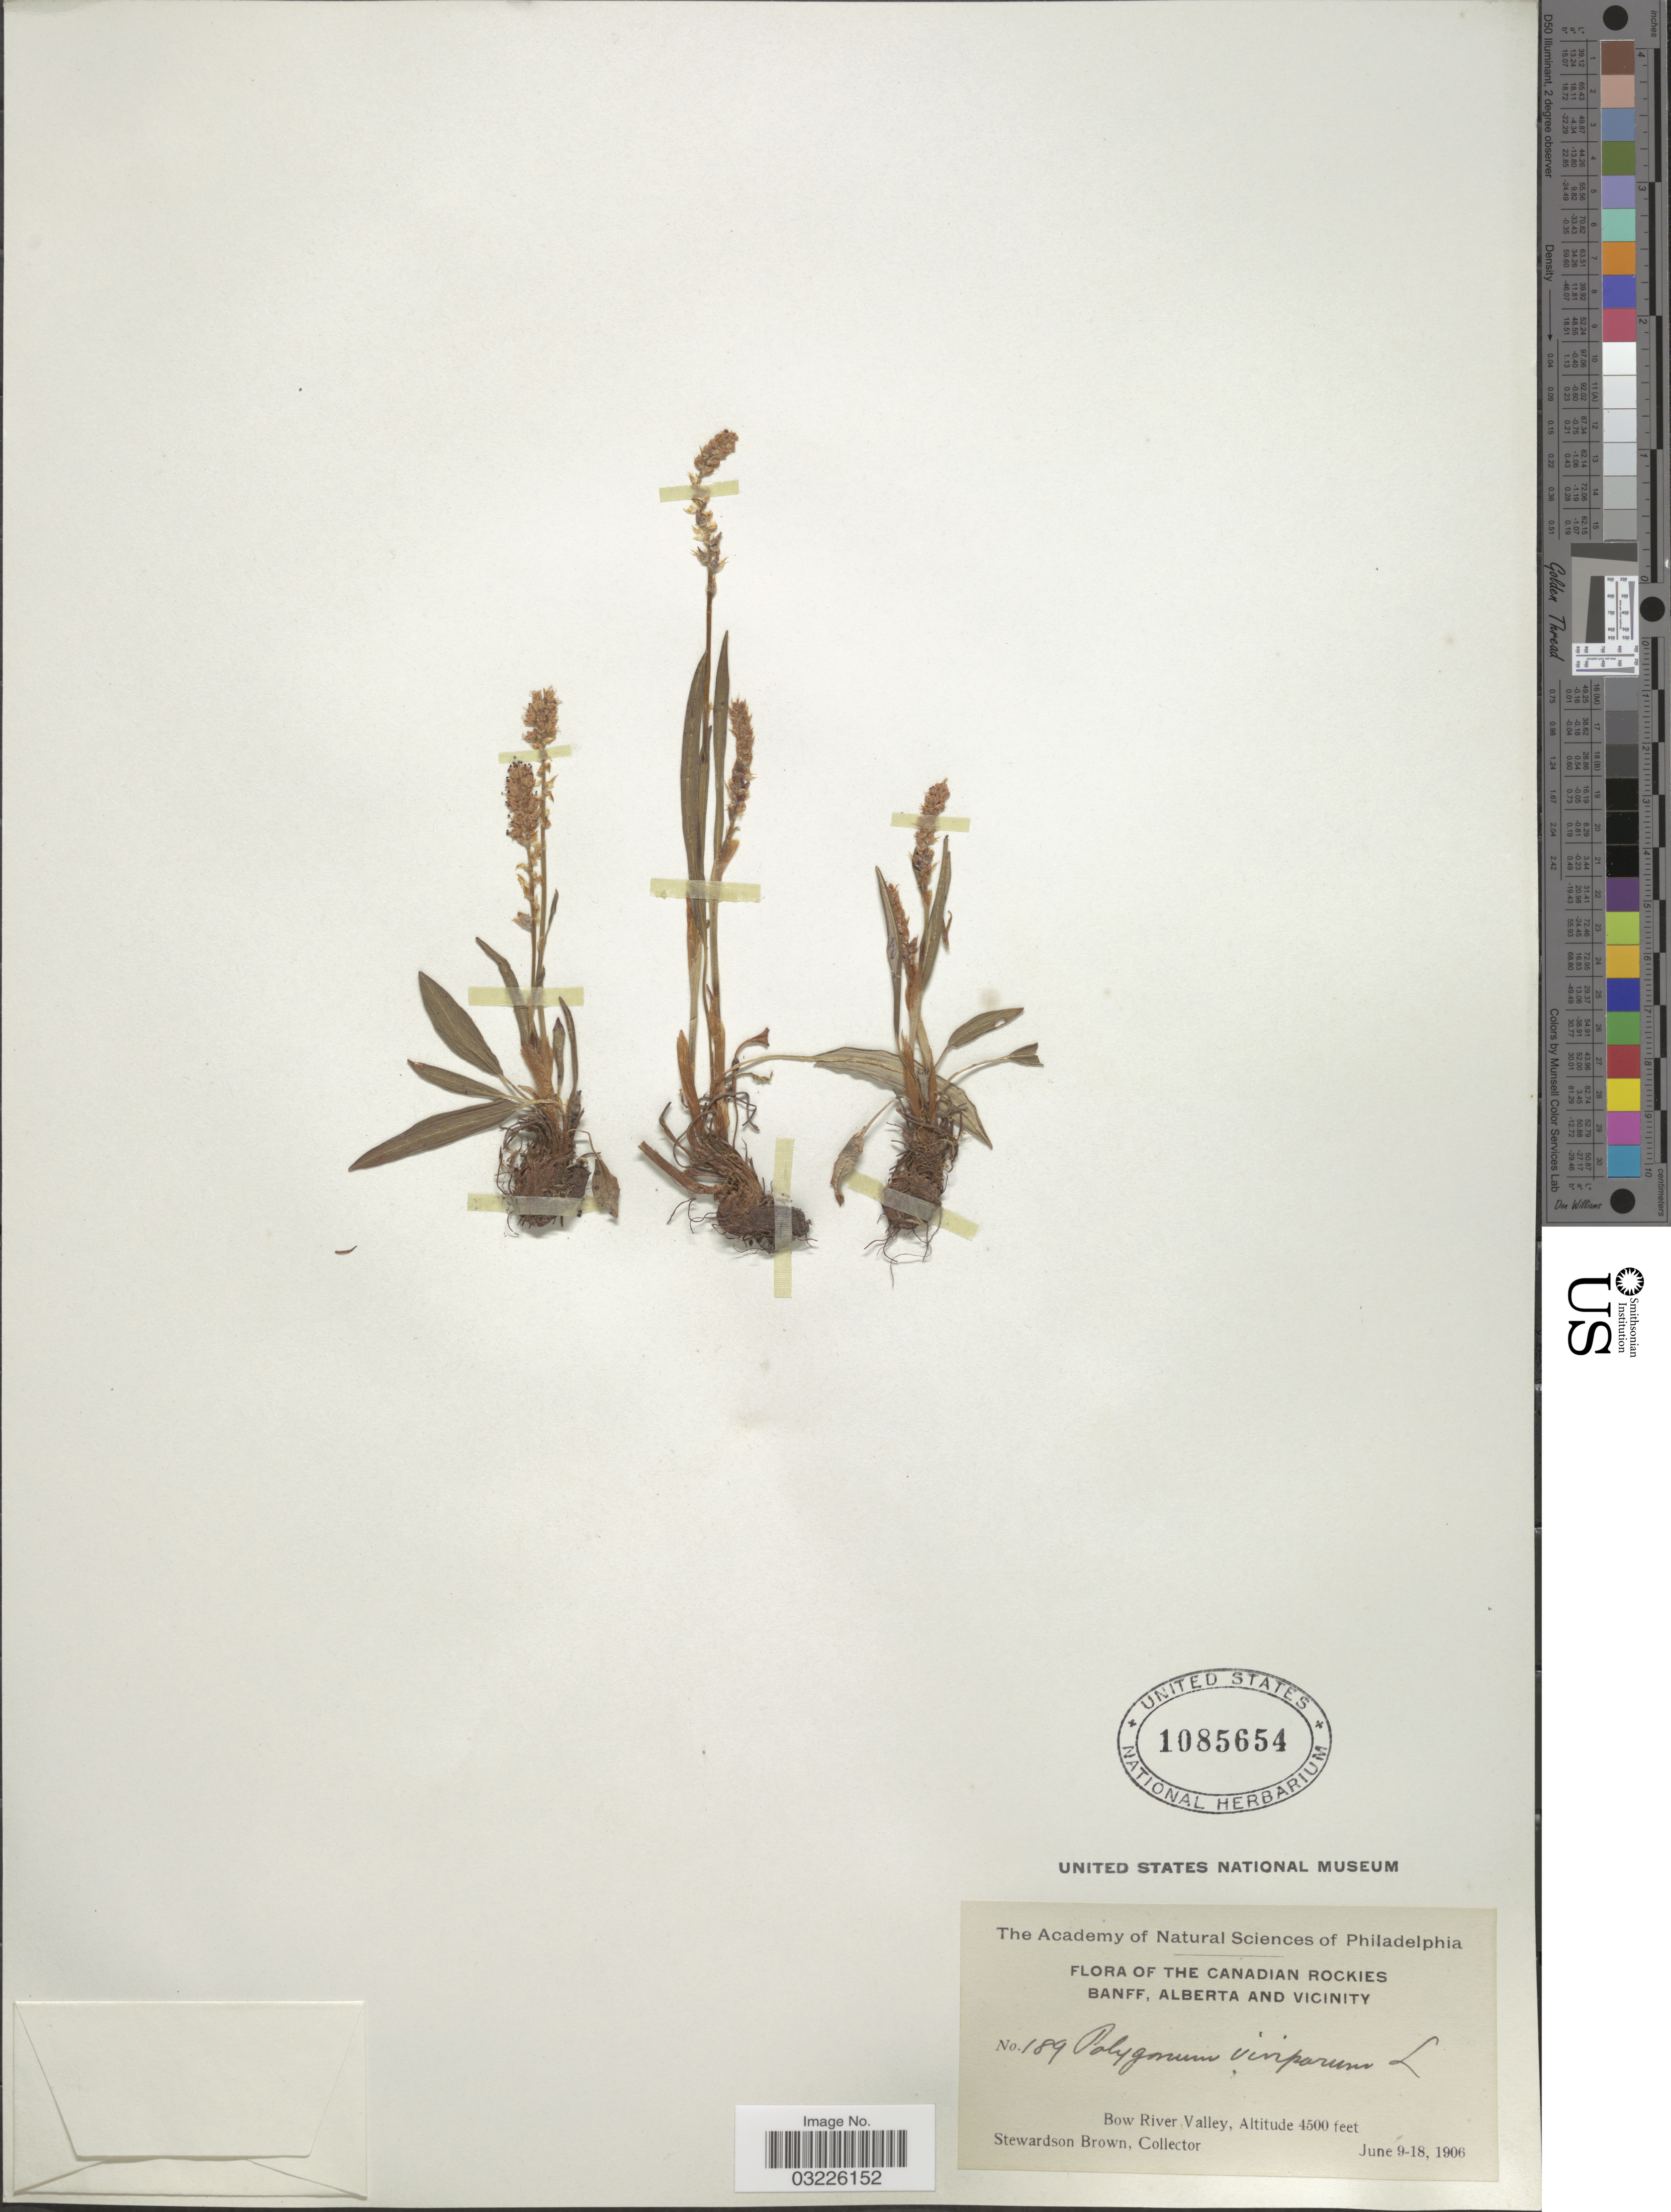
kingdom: Plantae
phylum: Tracheophyta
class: Magnoliopsida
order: Caryophyllales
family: Polygonaceae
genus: Bistorta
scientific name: Bistorta vivipara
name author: (L.) Delarbre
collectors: S. Brown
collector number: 189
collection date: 1906-06-09/1906-06-18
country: Canada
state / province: Alberta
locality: The Canadian Rockies Banff, Alberta and vicinity. Bow River Valley.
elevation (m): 1372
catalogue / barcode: US 1085654